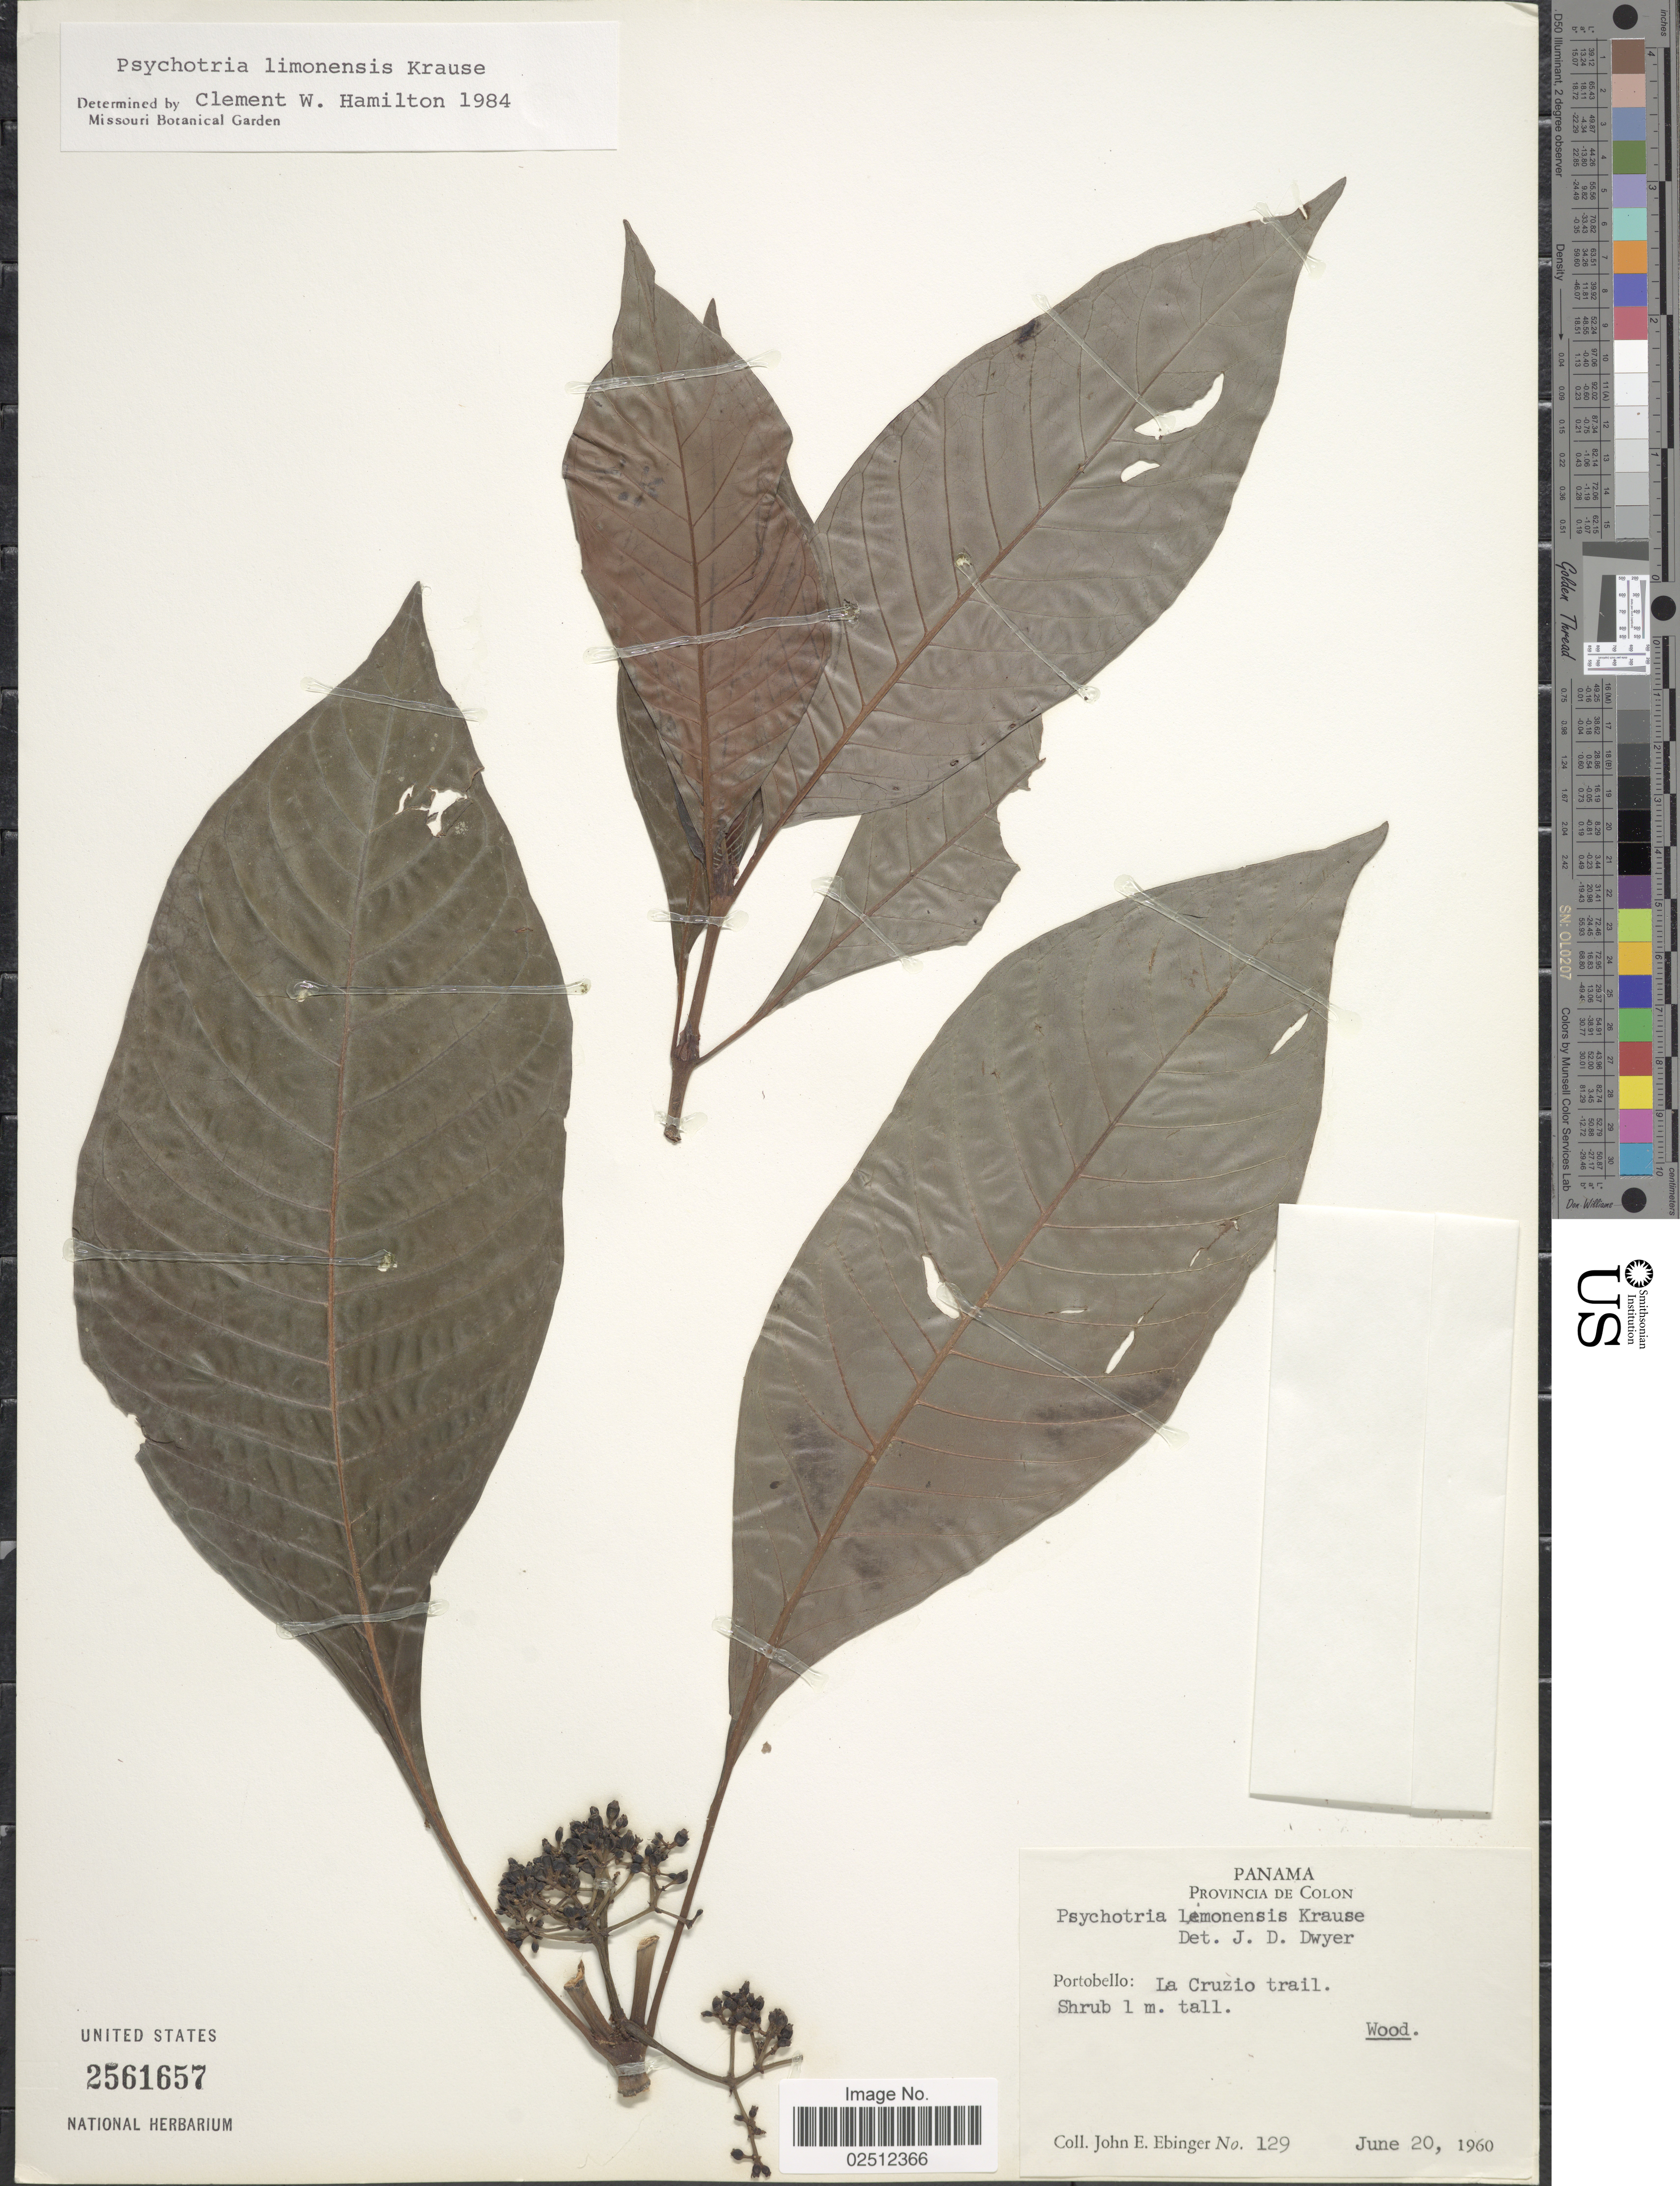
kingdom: Plantae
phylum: Tracheophyta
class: Magnoliopsida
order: Gentianales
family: Rubiaceae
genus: Psychotria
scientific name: Psychotria limonensis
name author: K. Krause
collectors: J. Ebinger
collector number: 129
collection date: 1960-06-20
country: Panama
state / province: Colón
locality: Portobello: La Cruzio trail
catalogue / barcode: US 2561657